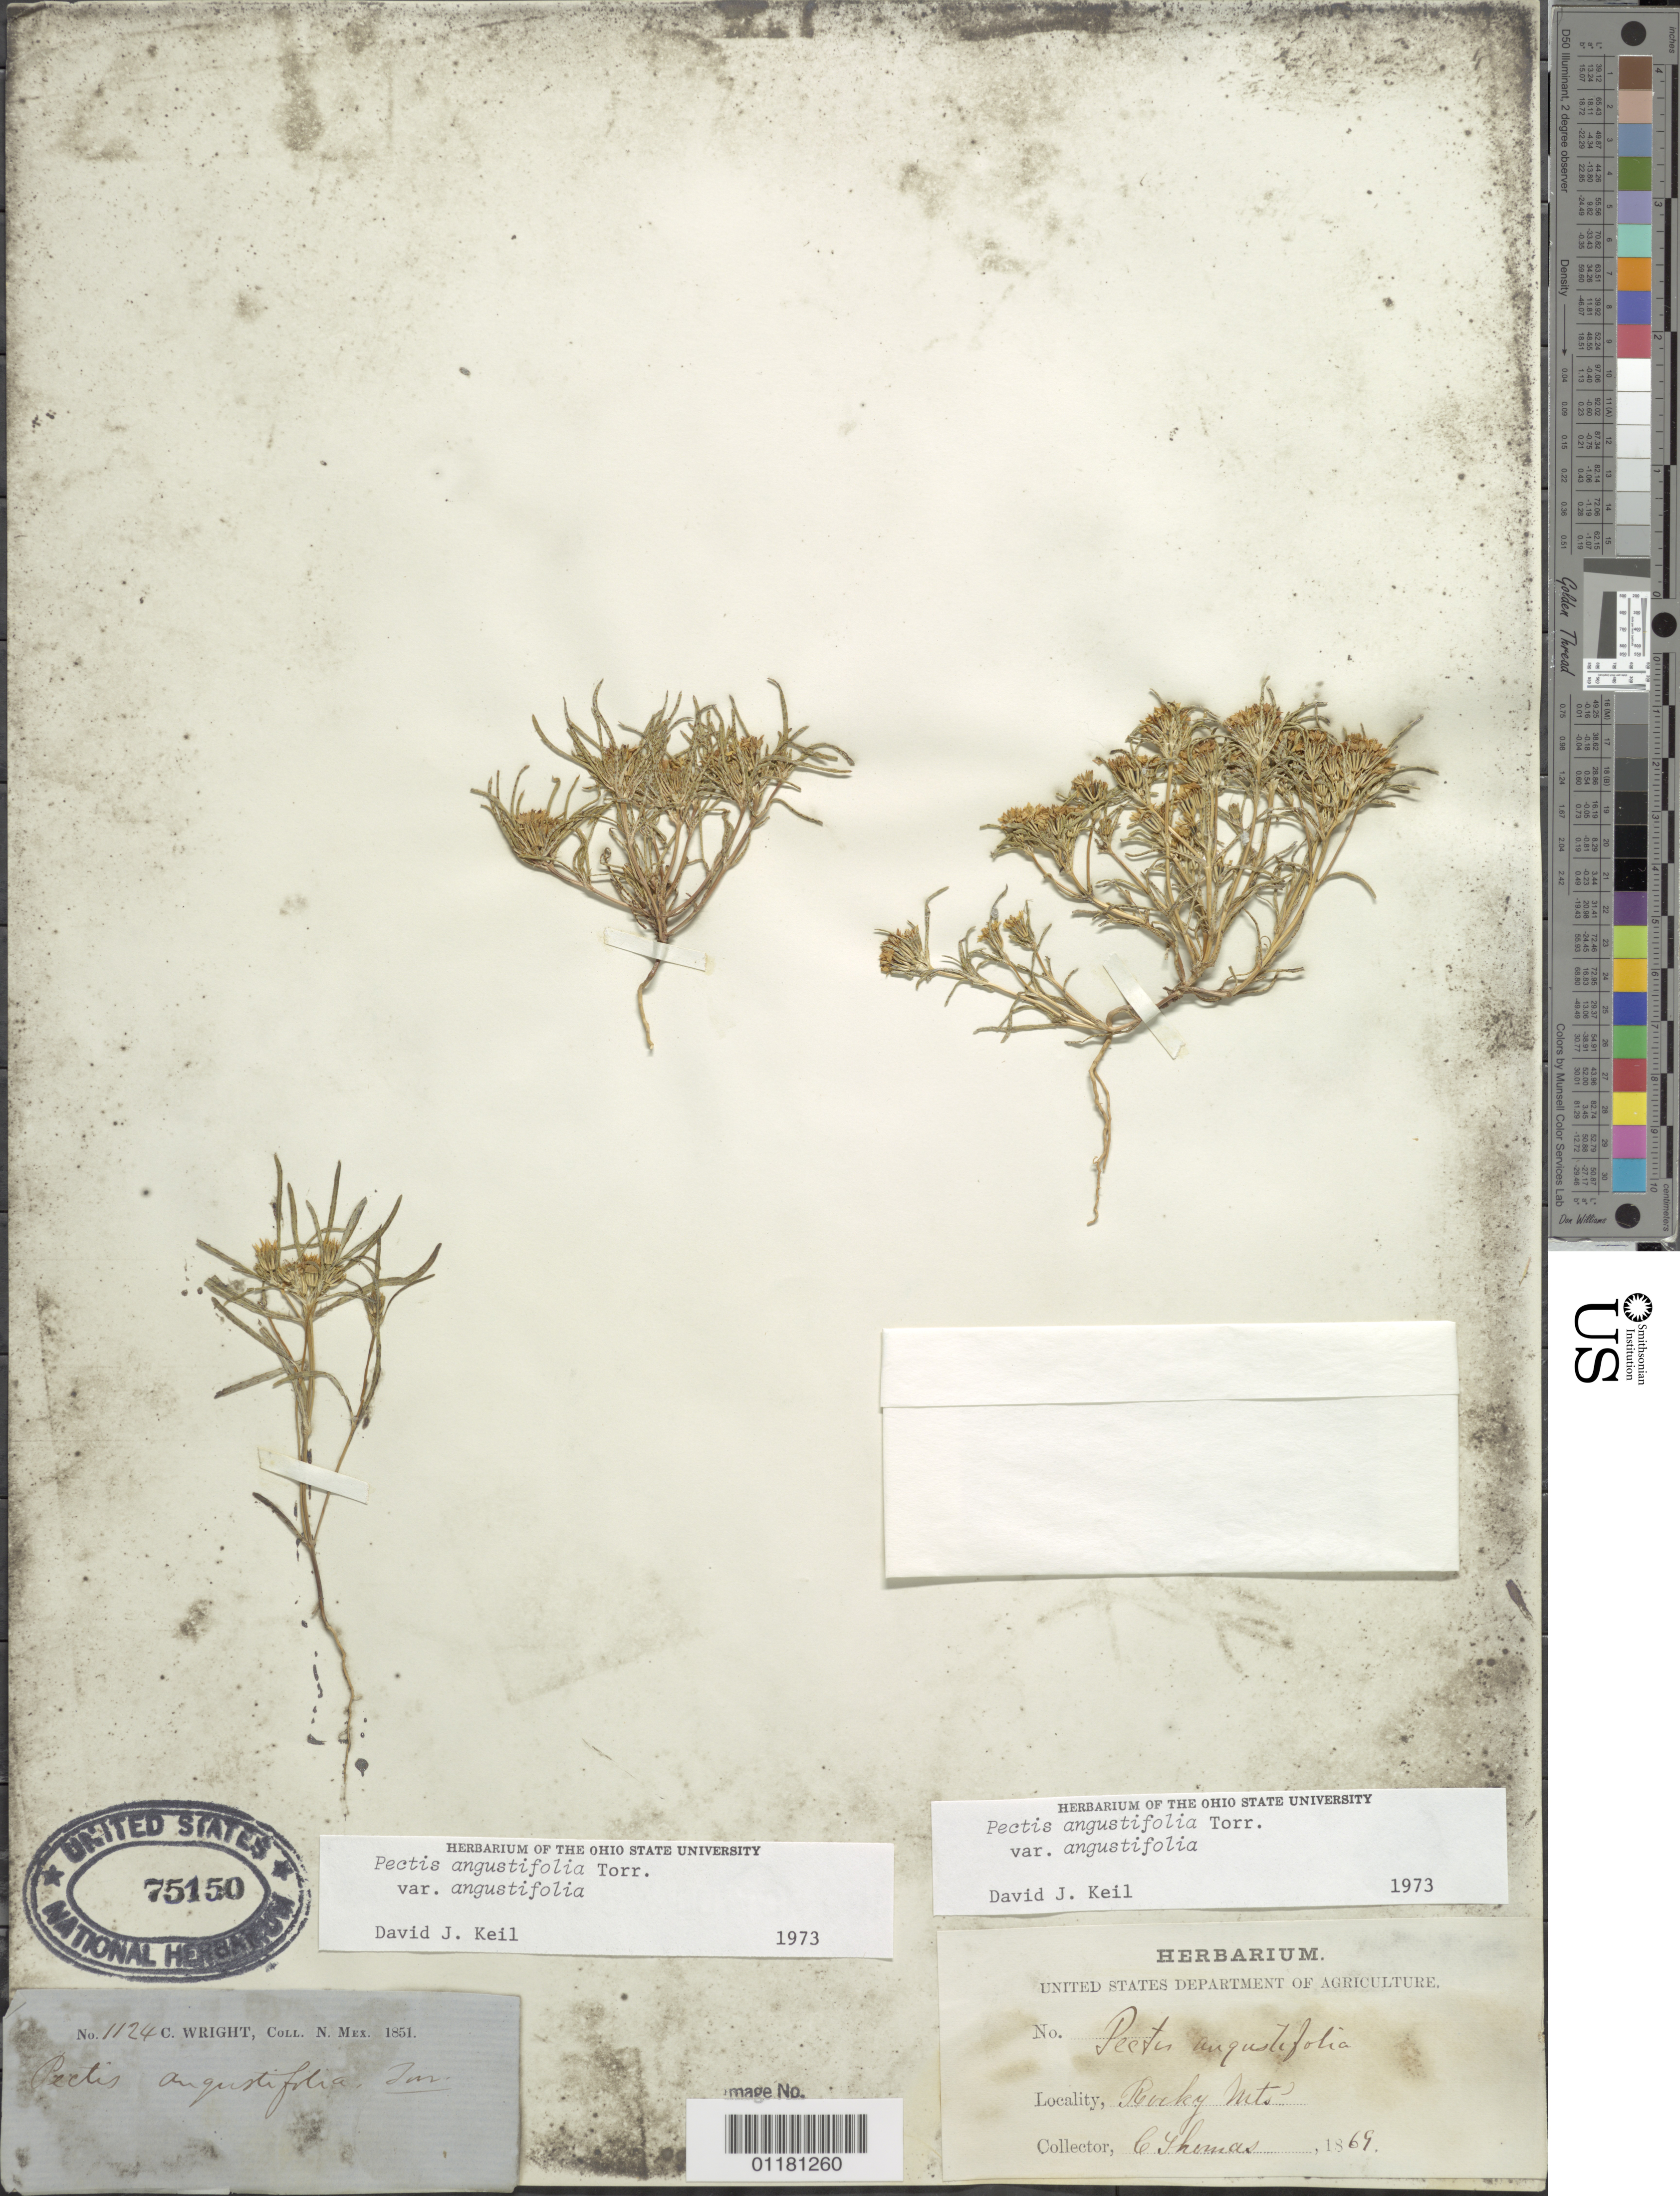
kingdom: Plantae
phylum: Tracheophyta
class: Magnoliopsida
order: Asterales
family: Asteraceae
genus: Pectis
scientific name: Pectis angustifolia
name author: Torr.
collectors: C. Wright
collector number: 1124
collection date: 1851/1852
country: United States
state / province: New Mexico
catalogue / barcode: US 75150